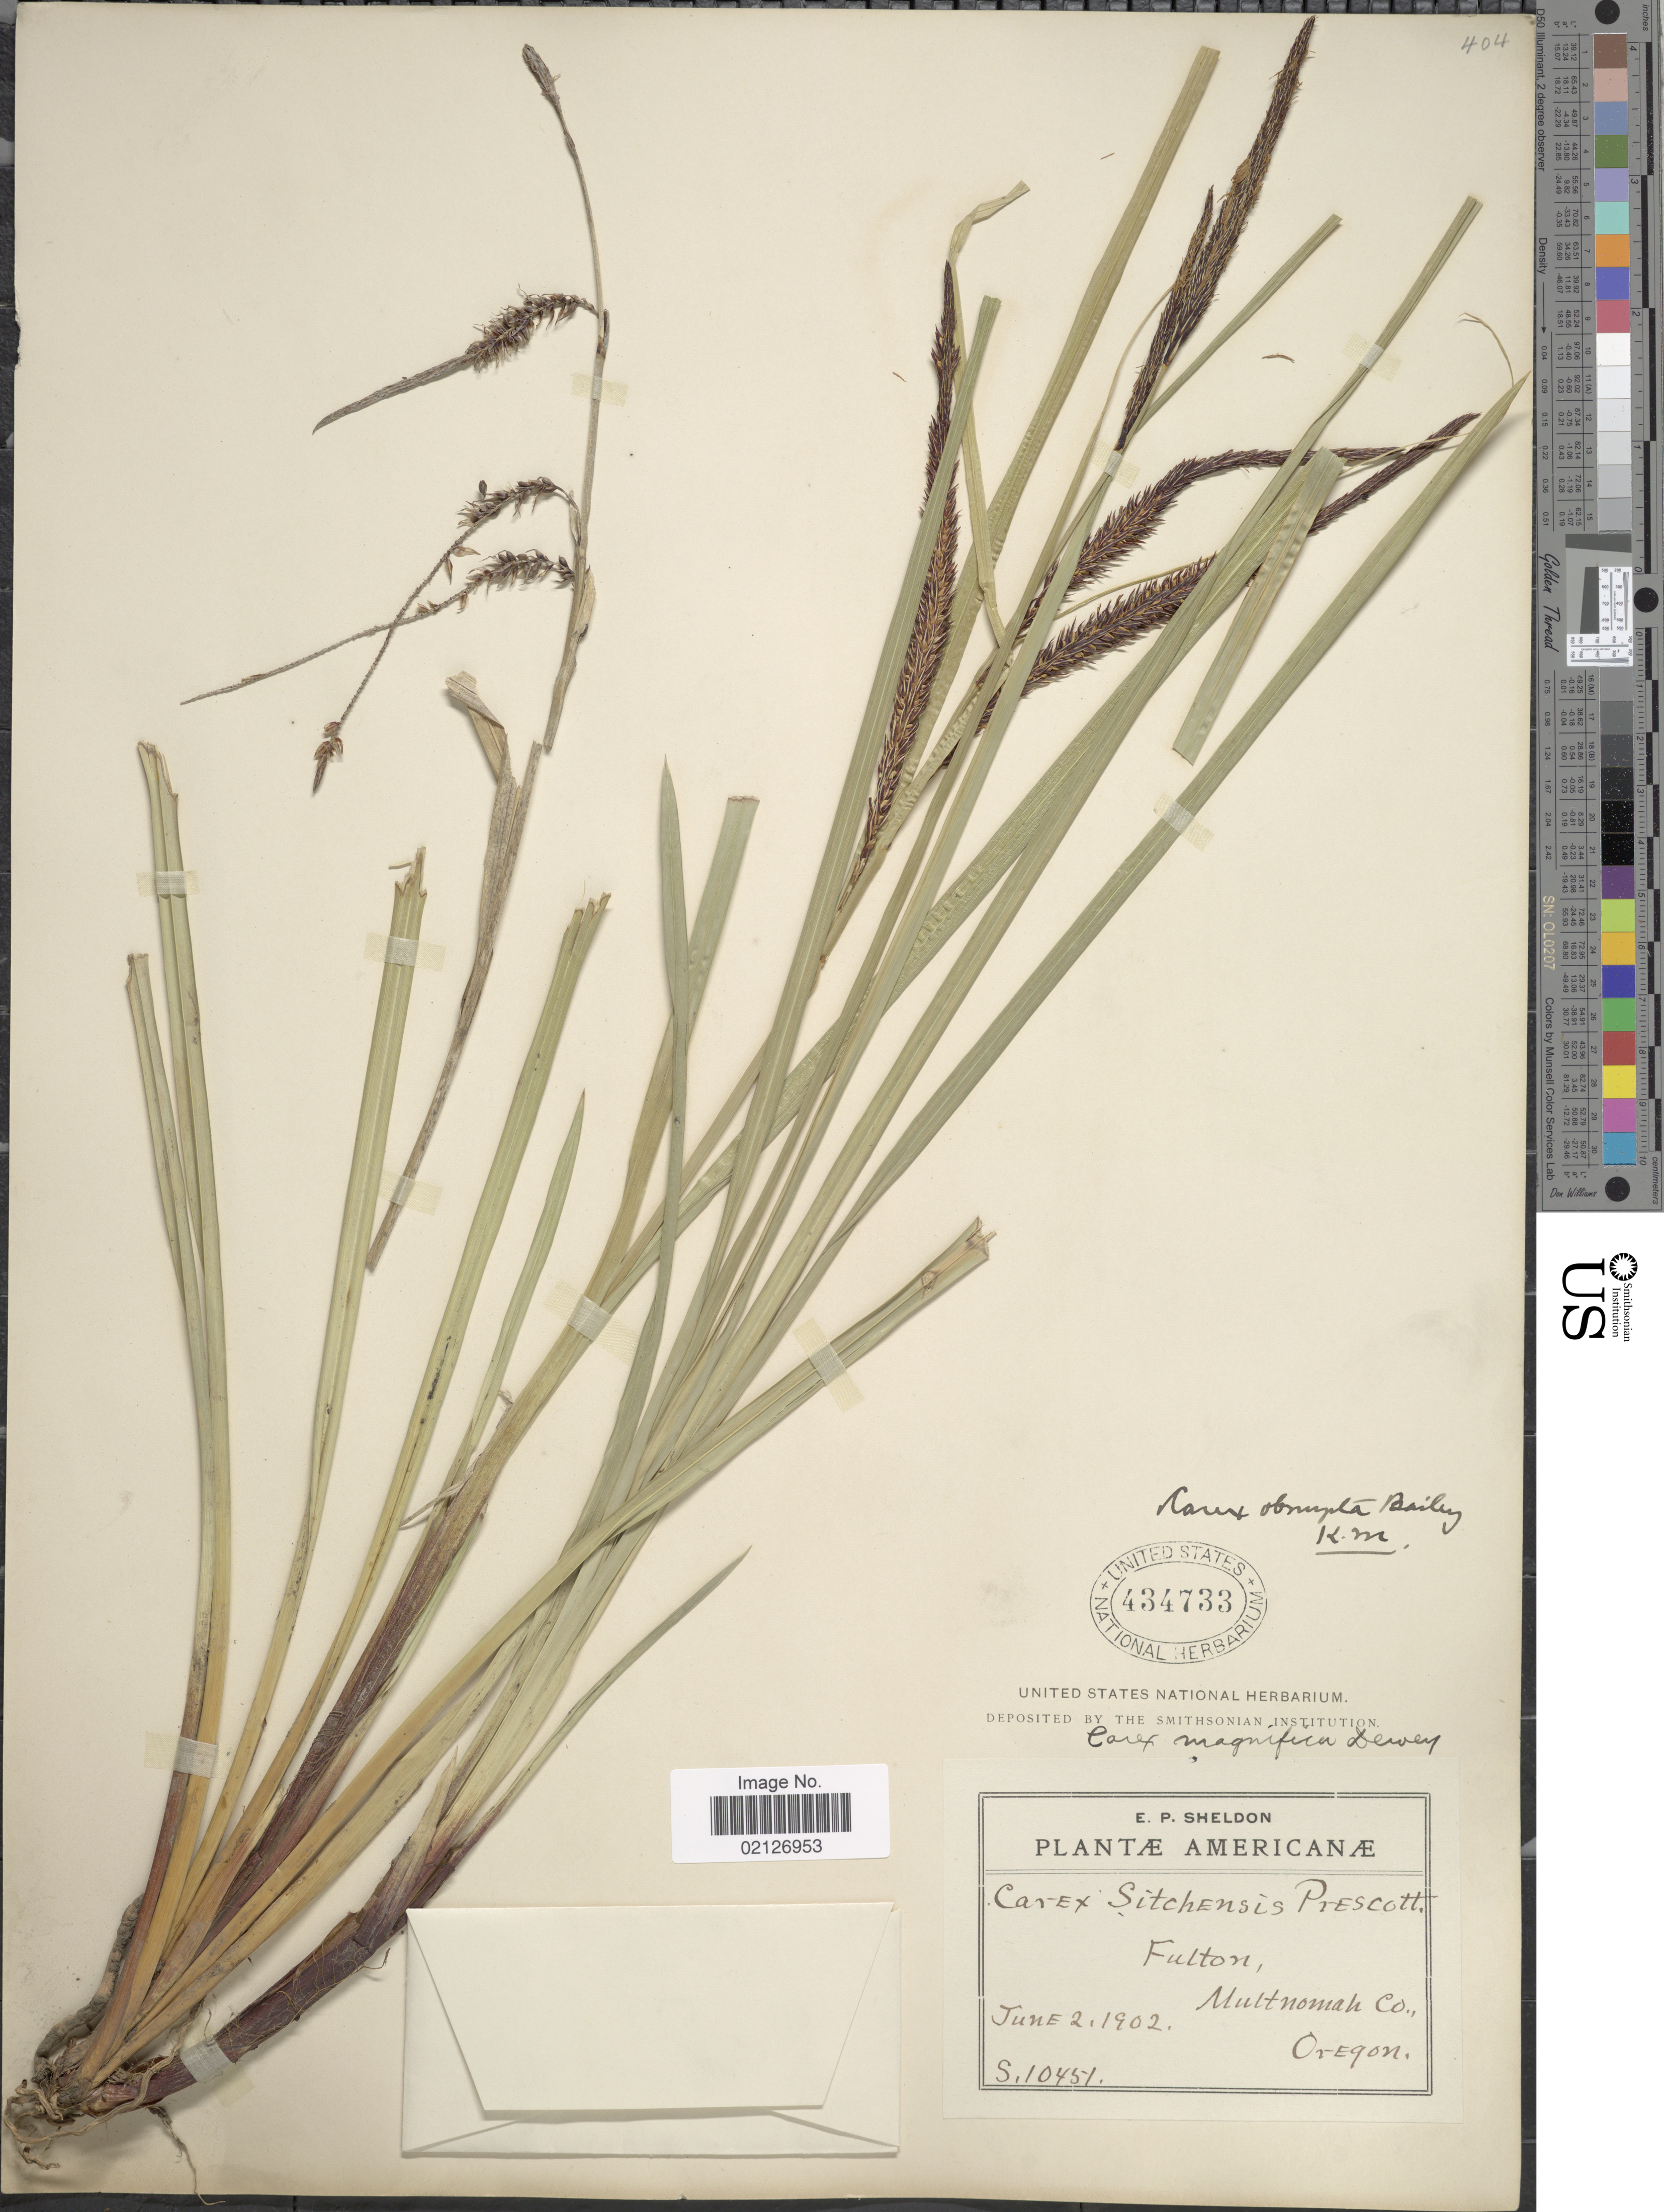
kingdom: Plantae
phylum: Tracheophyta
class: Liliopsida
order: Poales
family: Cyperaceae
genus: Carex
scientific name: Carex obnupta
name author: L.H. Bailey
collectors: E. P. Sheldon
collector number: S10451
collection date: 1902-06-02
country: United States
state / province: Oregon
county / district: Multnomah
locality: Fulton, Multnomah Co.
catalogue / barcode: US 434733